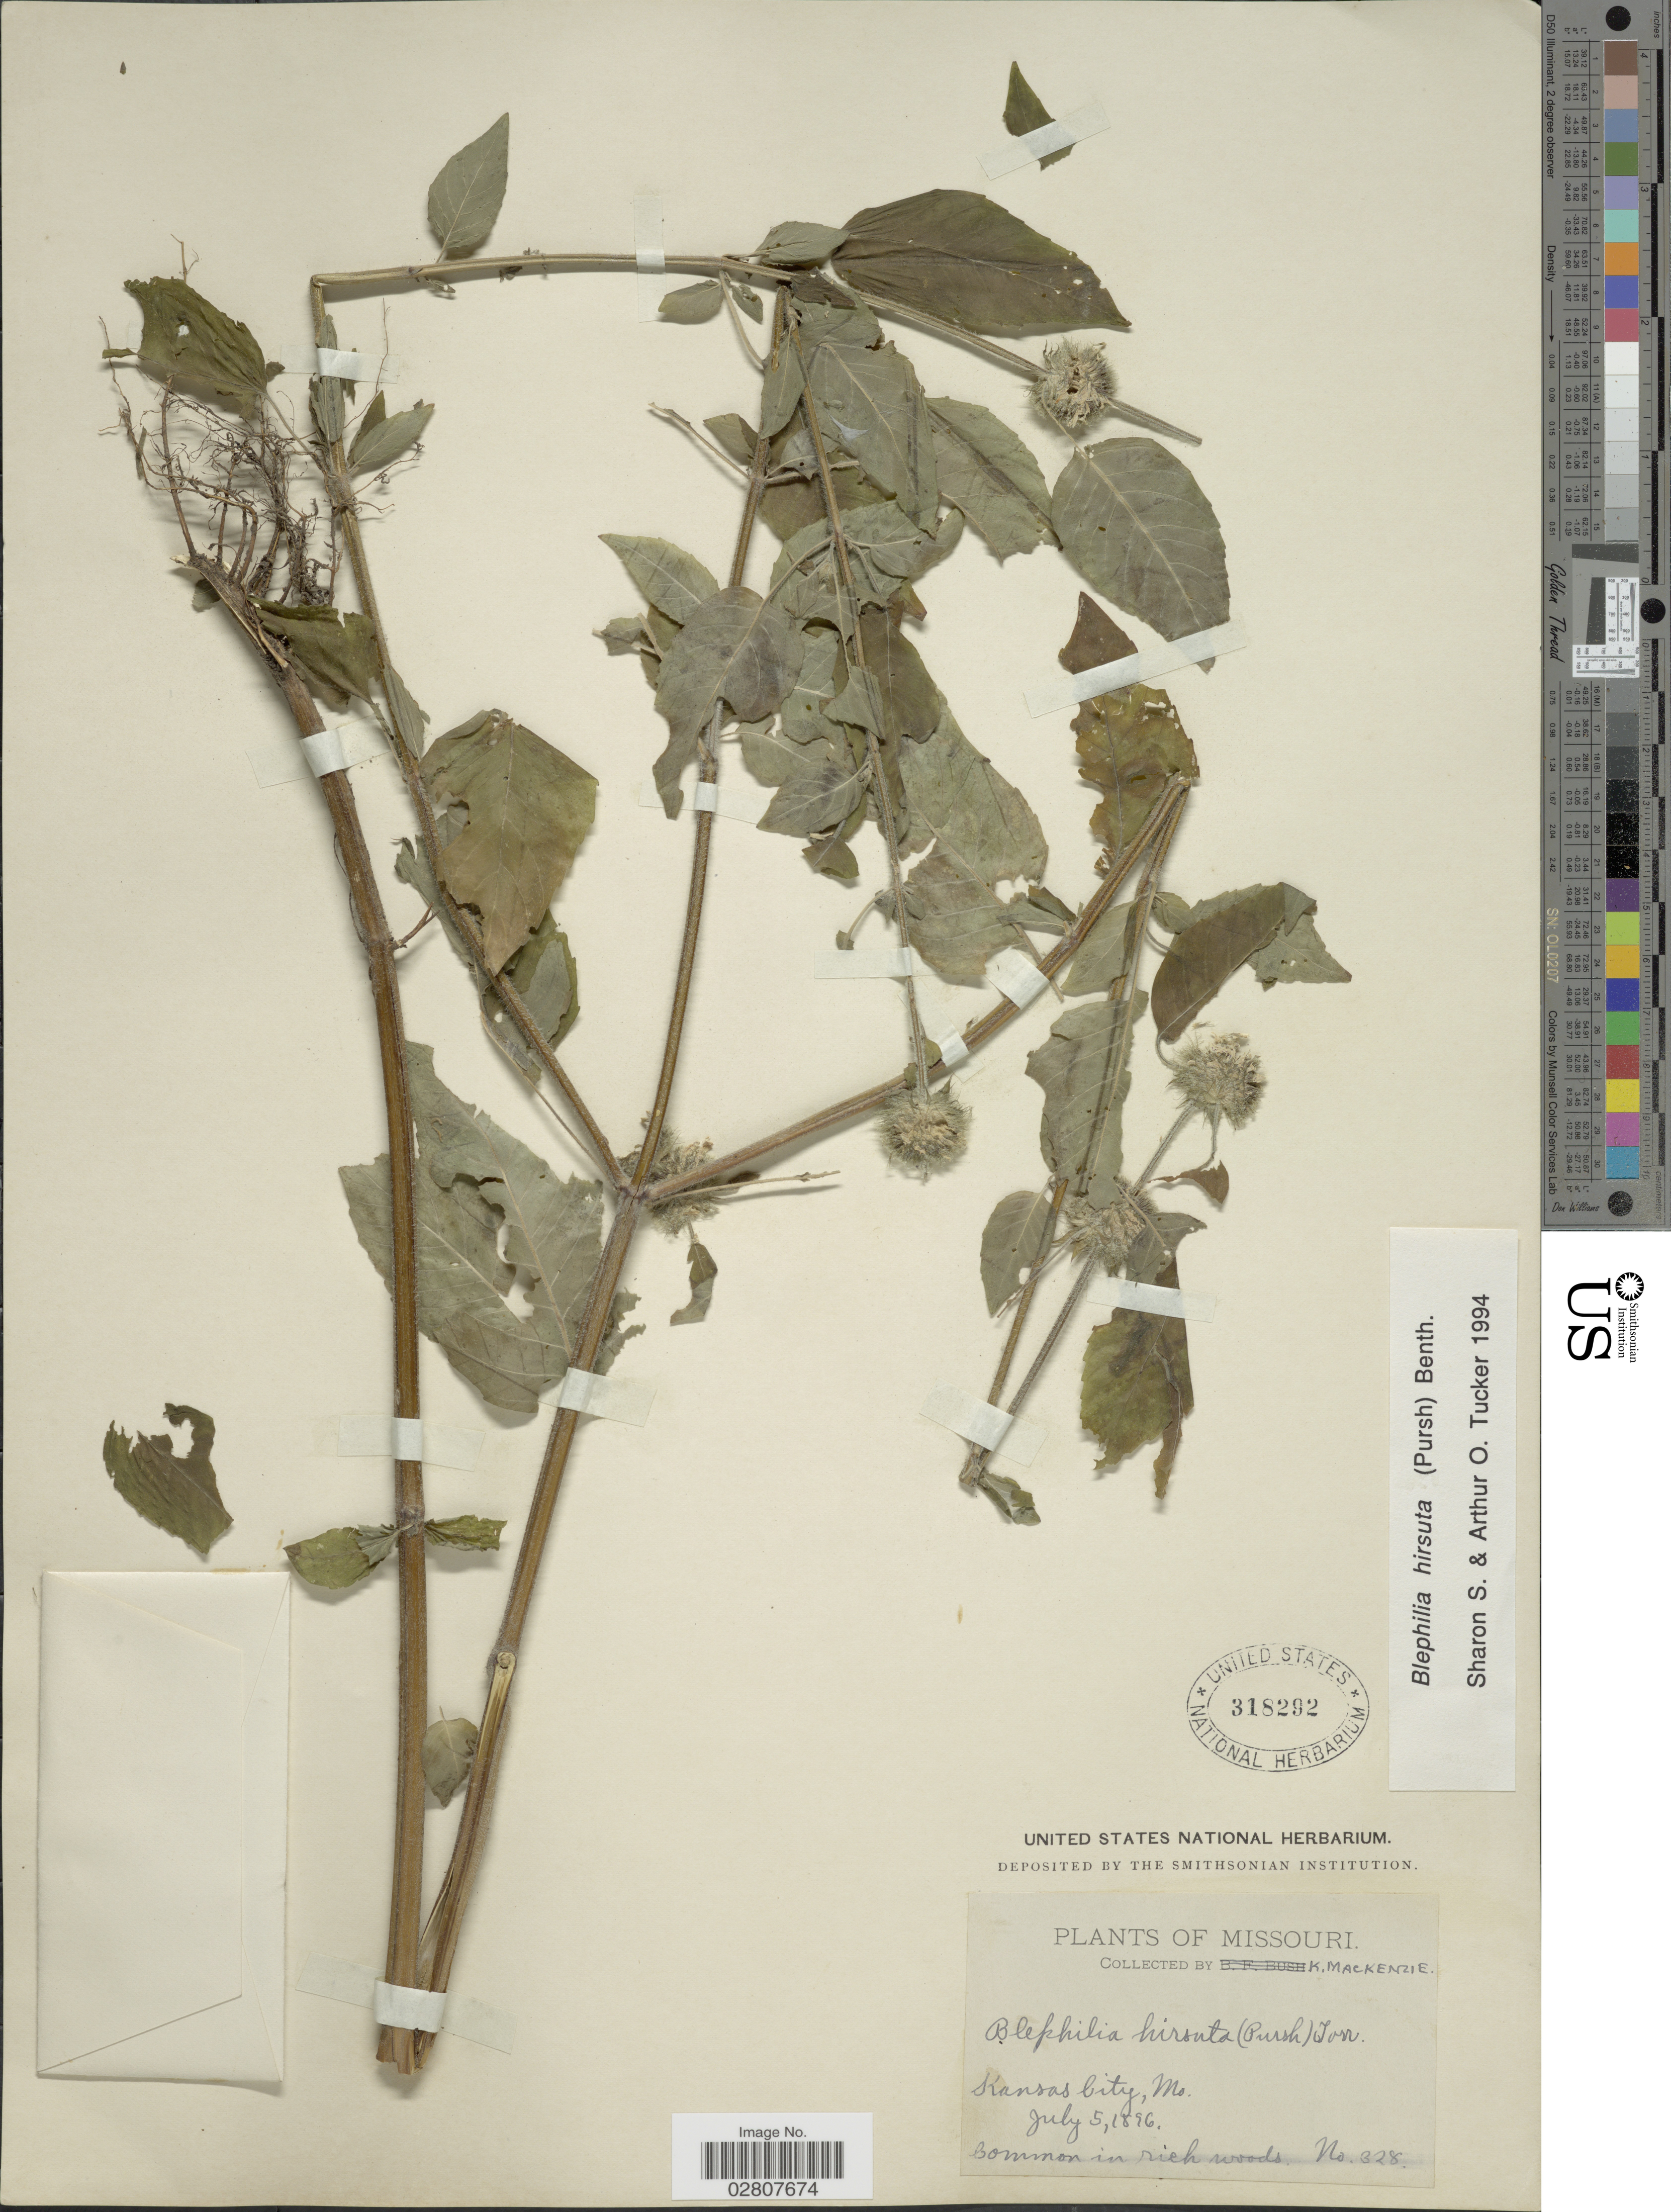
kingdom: Plantae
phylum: Tracheophyta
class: Magnoliopsida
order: Lamiales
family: Lamiaceae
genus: Blephilia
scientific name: Blephilia hirsuta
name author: (Pursh) Benth.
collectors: K. K. Mackenzie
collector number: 328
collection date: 1896-07-05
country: United States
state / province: Missouri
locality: Kansas City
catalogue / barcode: US 318292